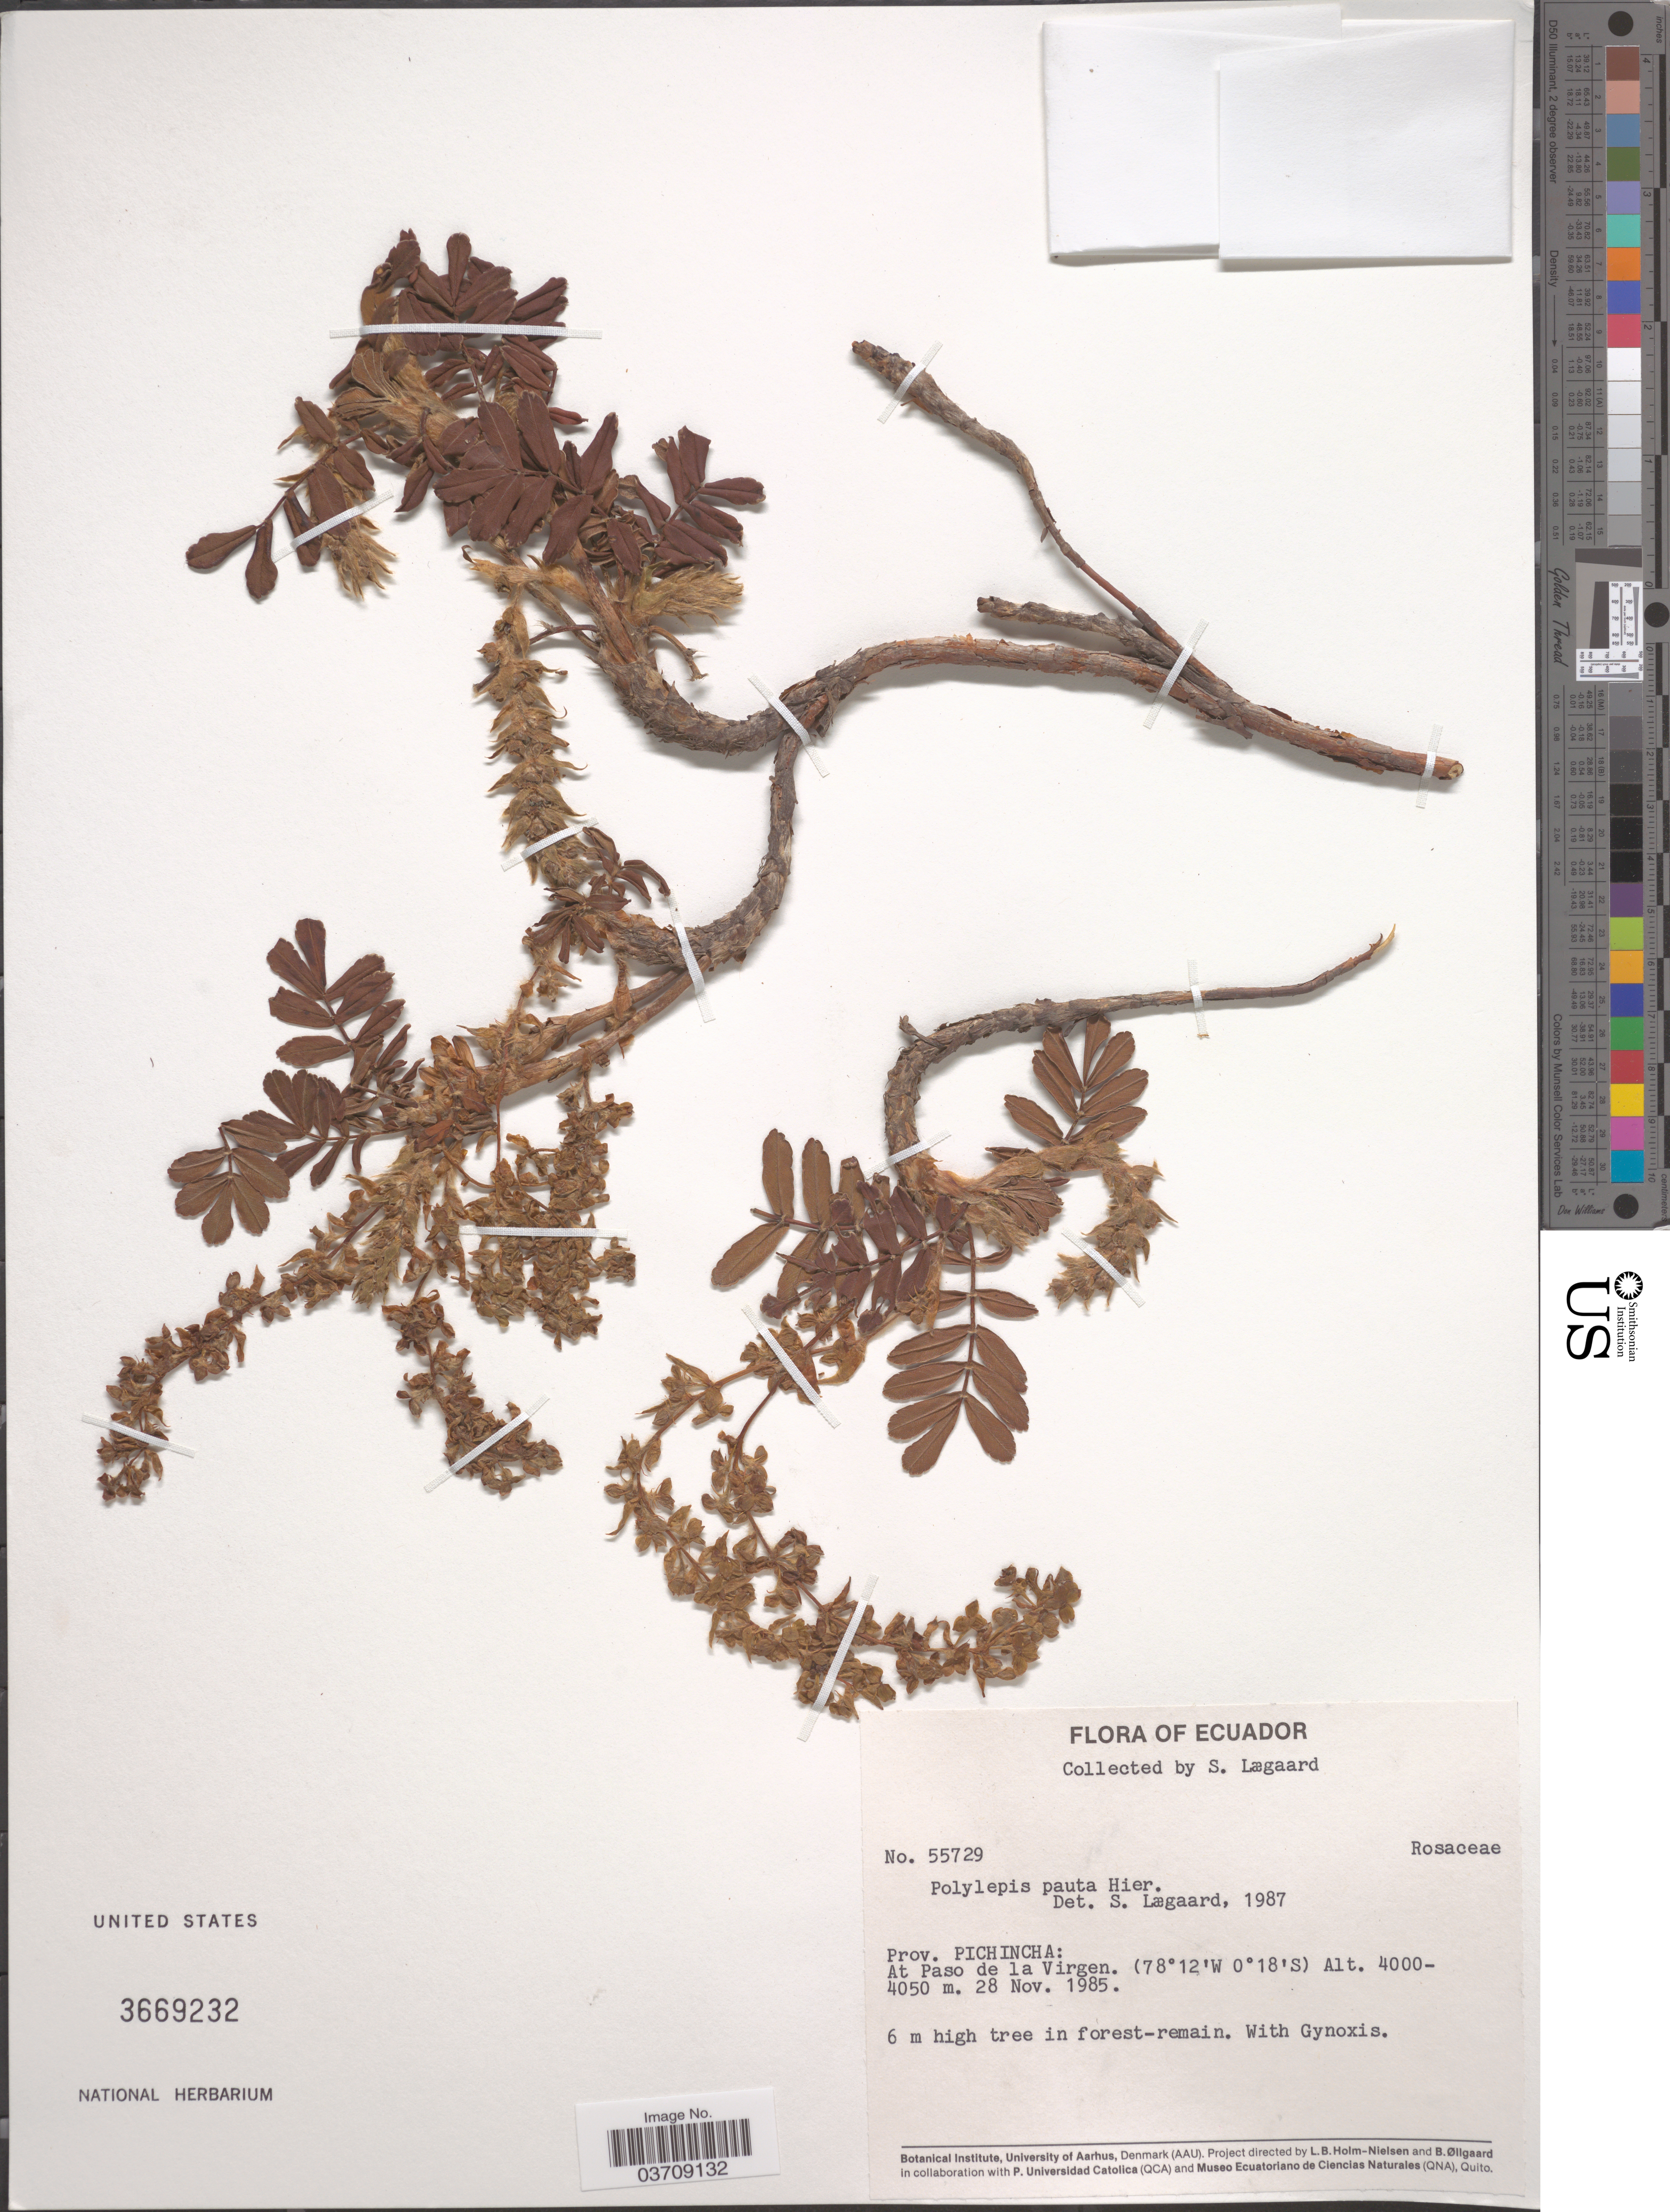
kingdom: Plantae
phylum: Tracheophyta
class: Magnoliopsida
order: Rosales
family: Rosaceae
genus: Polylepis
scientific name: Polylepis pauta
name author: Hieron.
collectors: S. Lægaard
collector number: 55729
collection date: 1985-11-28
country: Ecuador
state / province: Pichincha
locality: At paso de la Virgen.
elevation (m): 4000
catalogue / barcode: US 3669232